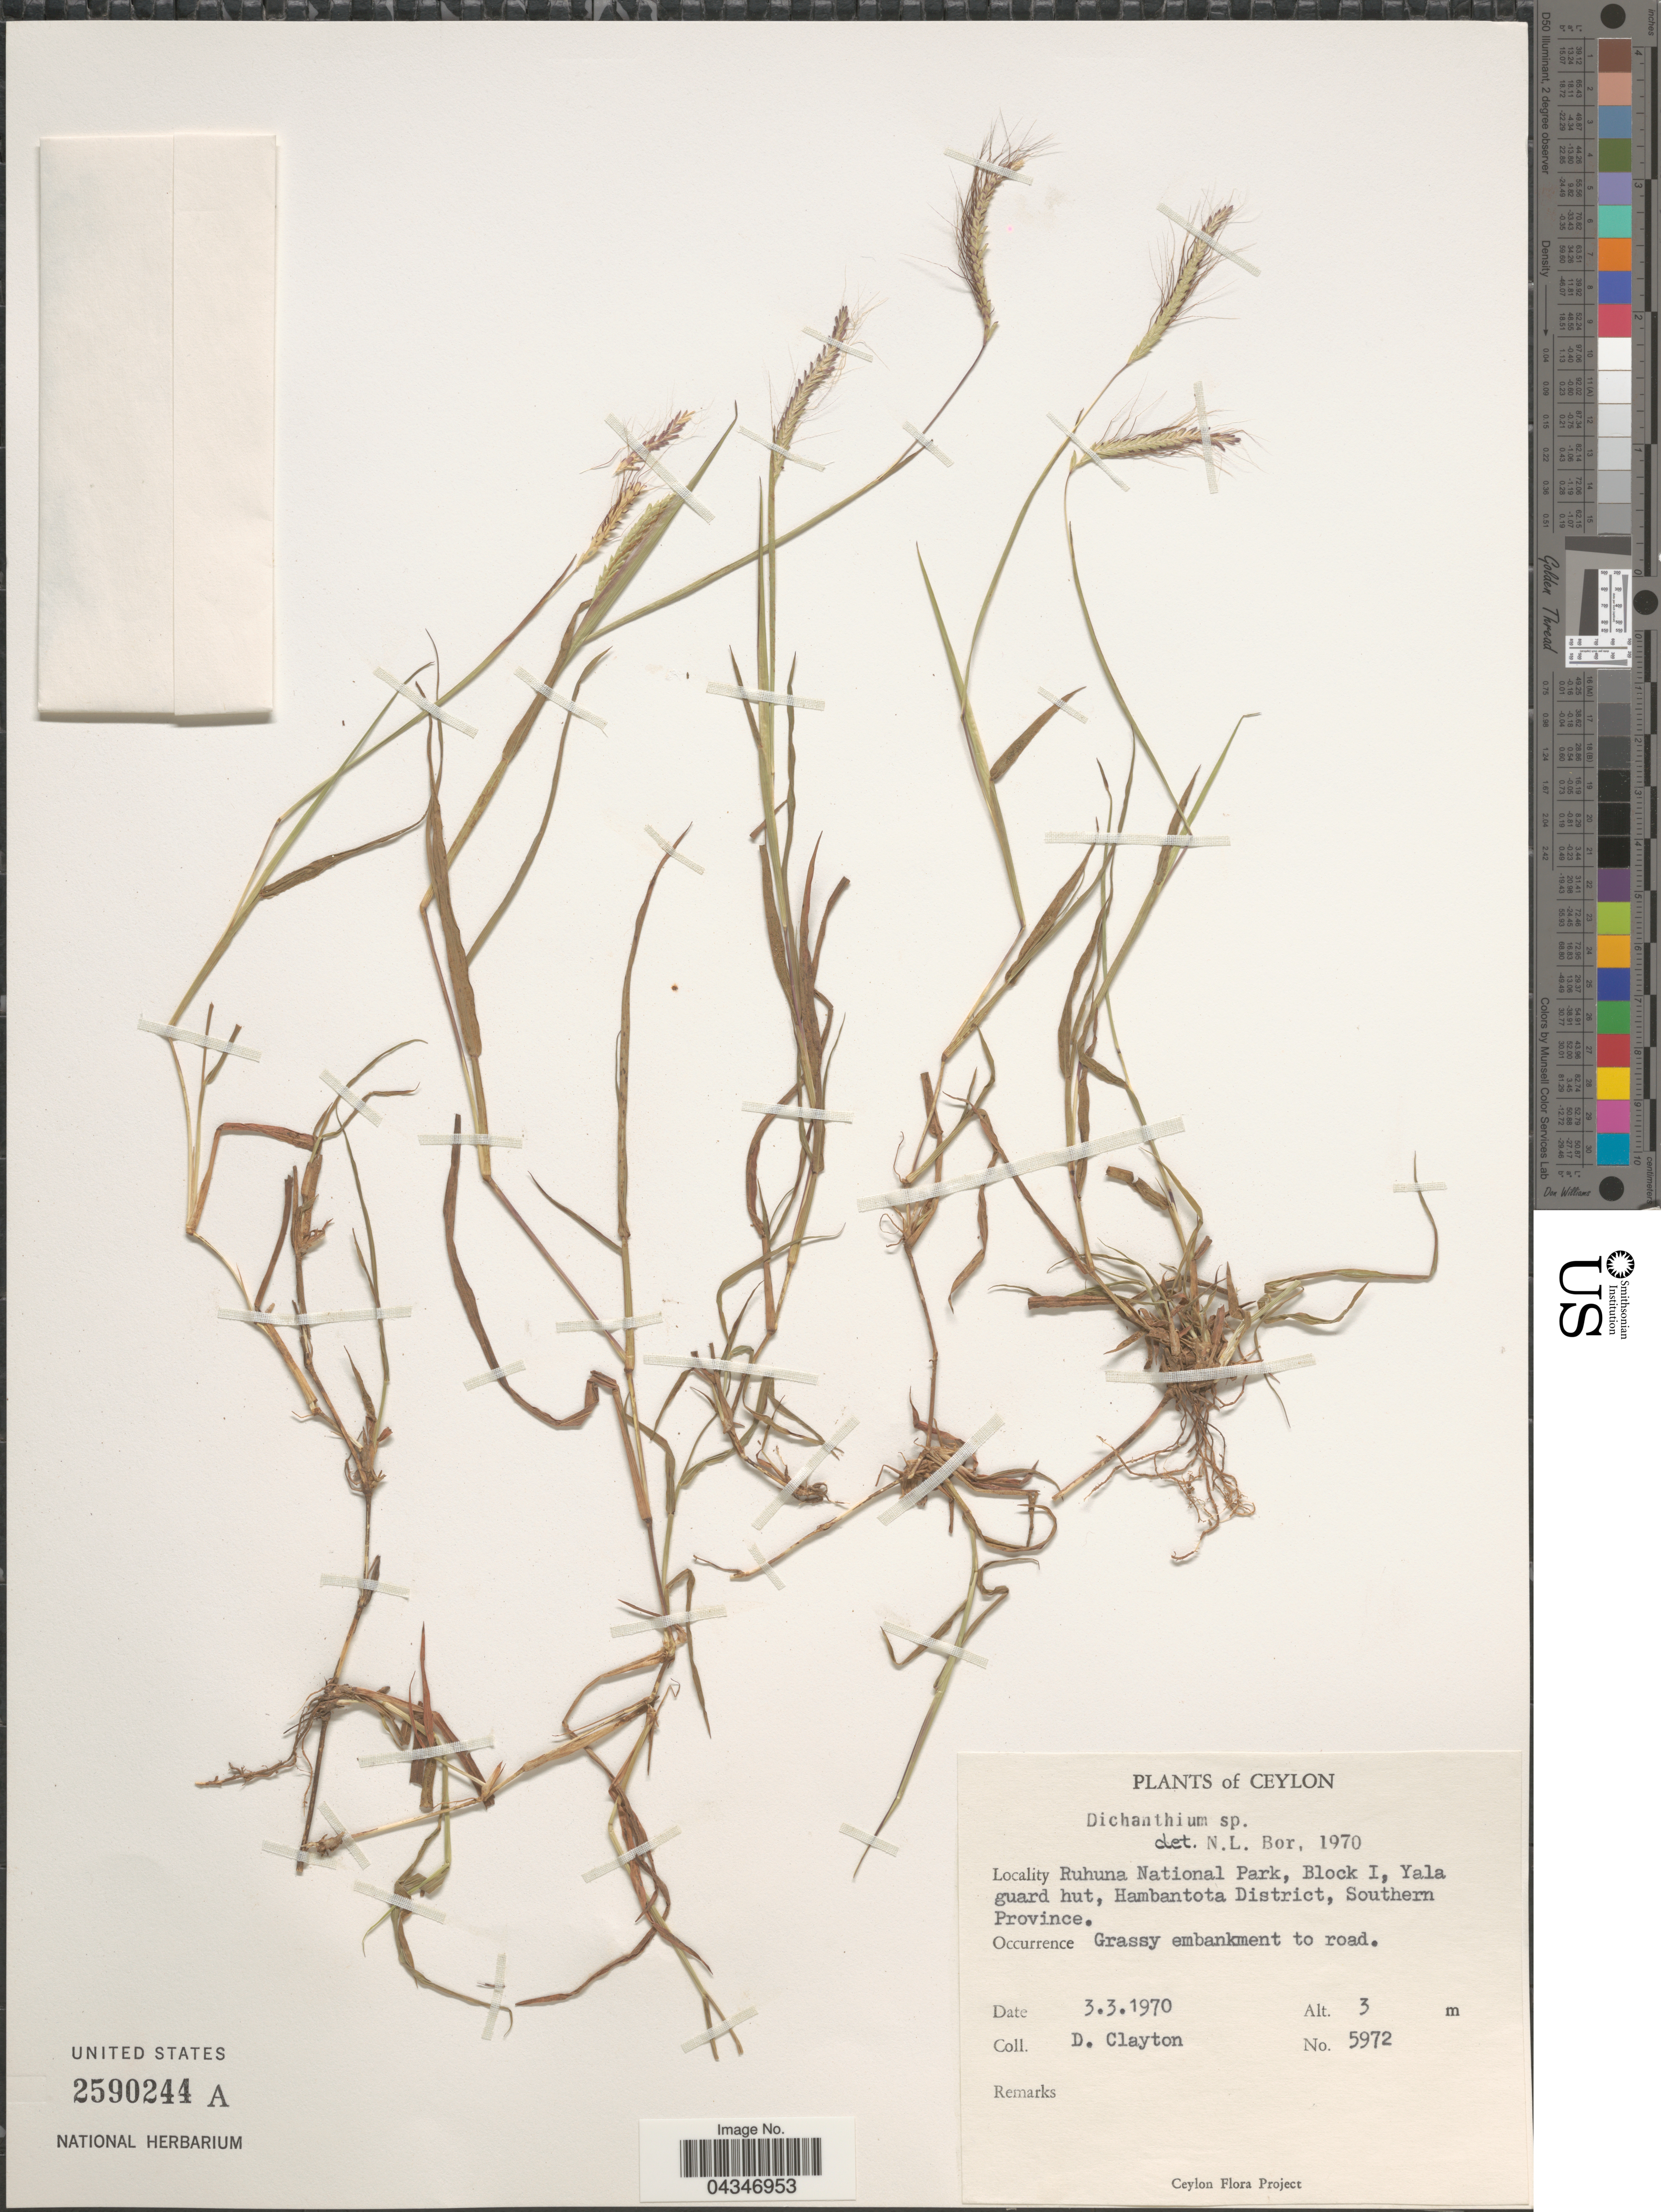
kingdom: Plantae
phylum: Tracheophyta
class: Liliopsida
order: Poales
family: Poaceae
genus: Andropogon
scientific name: Andropogon polyptychos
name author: Steud.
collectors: D. Clayton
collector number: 5972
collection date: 1970-03-03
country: Sri Lanka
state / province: Southern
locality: Ceylon. Ruhuna National Park, Block I, Yala guard hut, Hambantota District. Grassy embankment to road.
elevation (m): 3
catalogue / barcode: US 2590244A